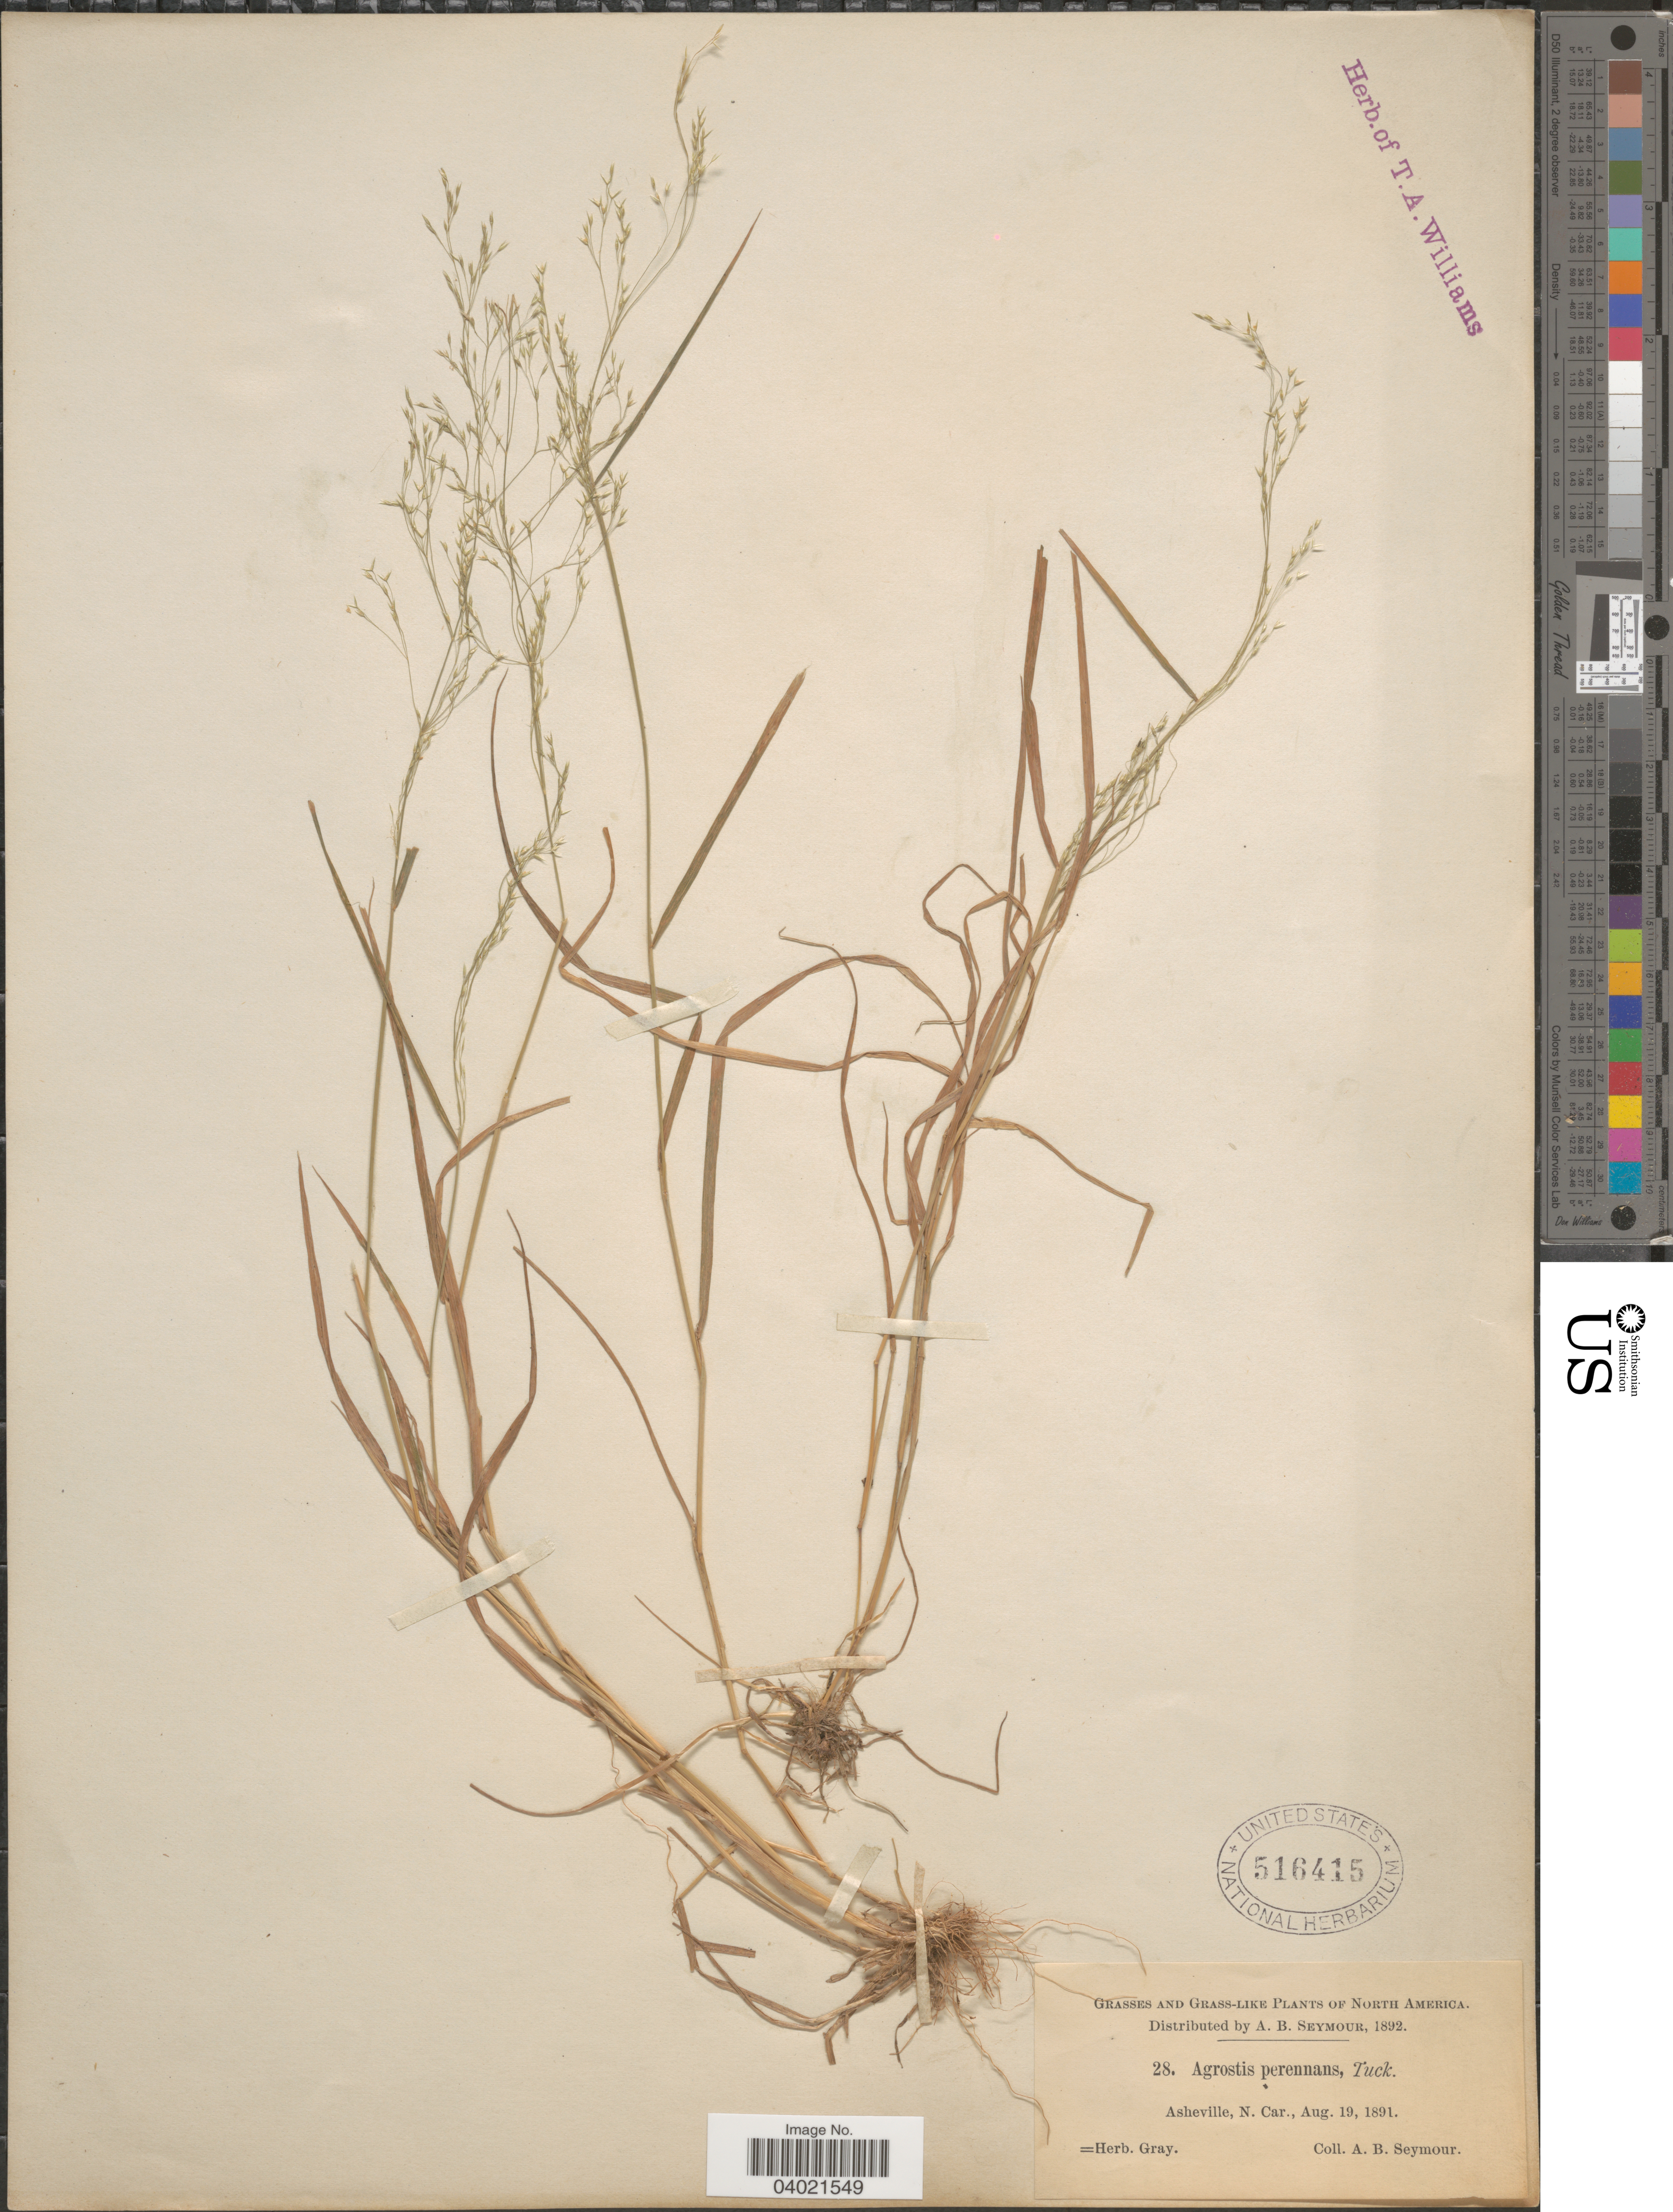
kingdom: Plantae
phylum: Tracheophyta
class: Liliopsida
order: Poales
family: Poaceae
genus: Agrostis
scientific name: Agrostis perennans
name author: (Walter) Tuck.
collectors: A. Seymour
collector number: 28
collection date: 1891-08-19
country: United States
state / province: North Carolina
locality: Asheville.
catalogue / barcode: US 516415